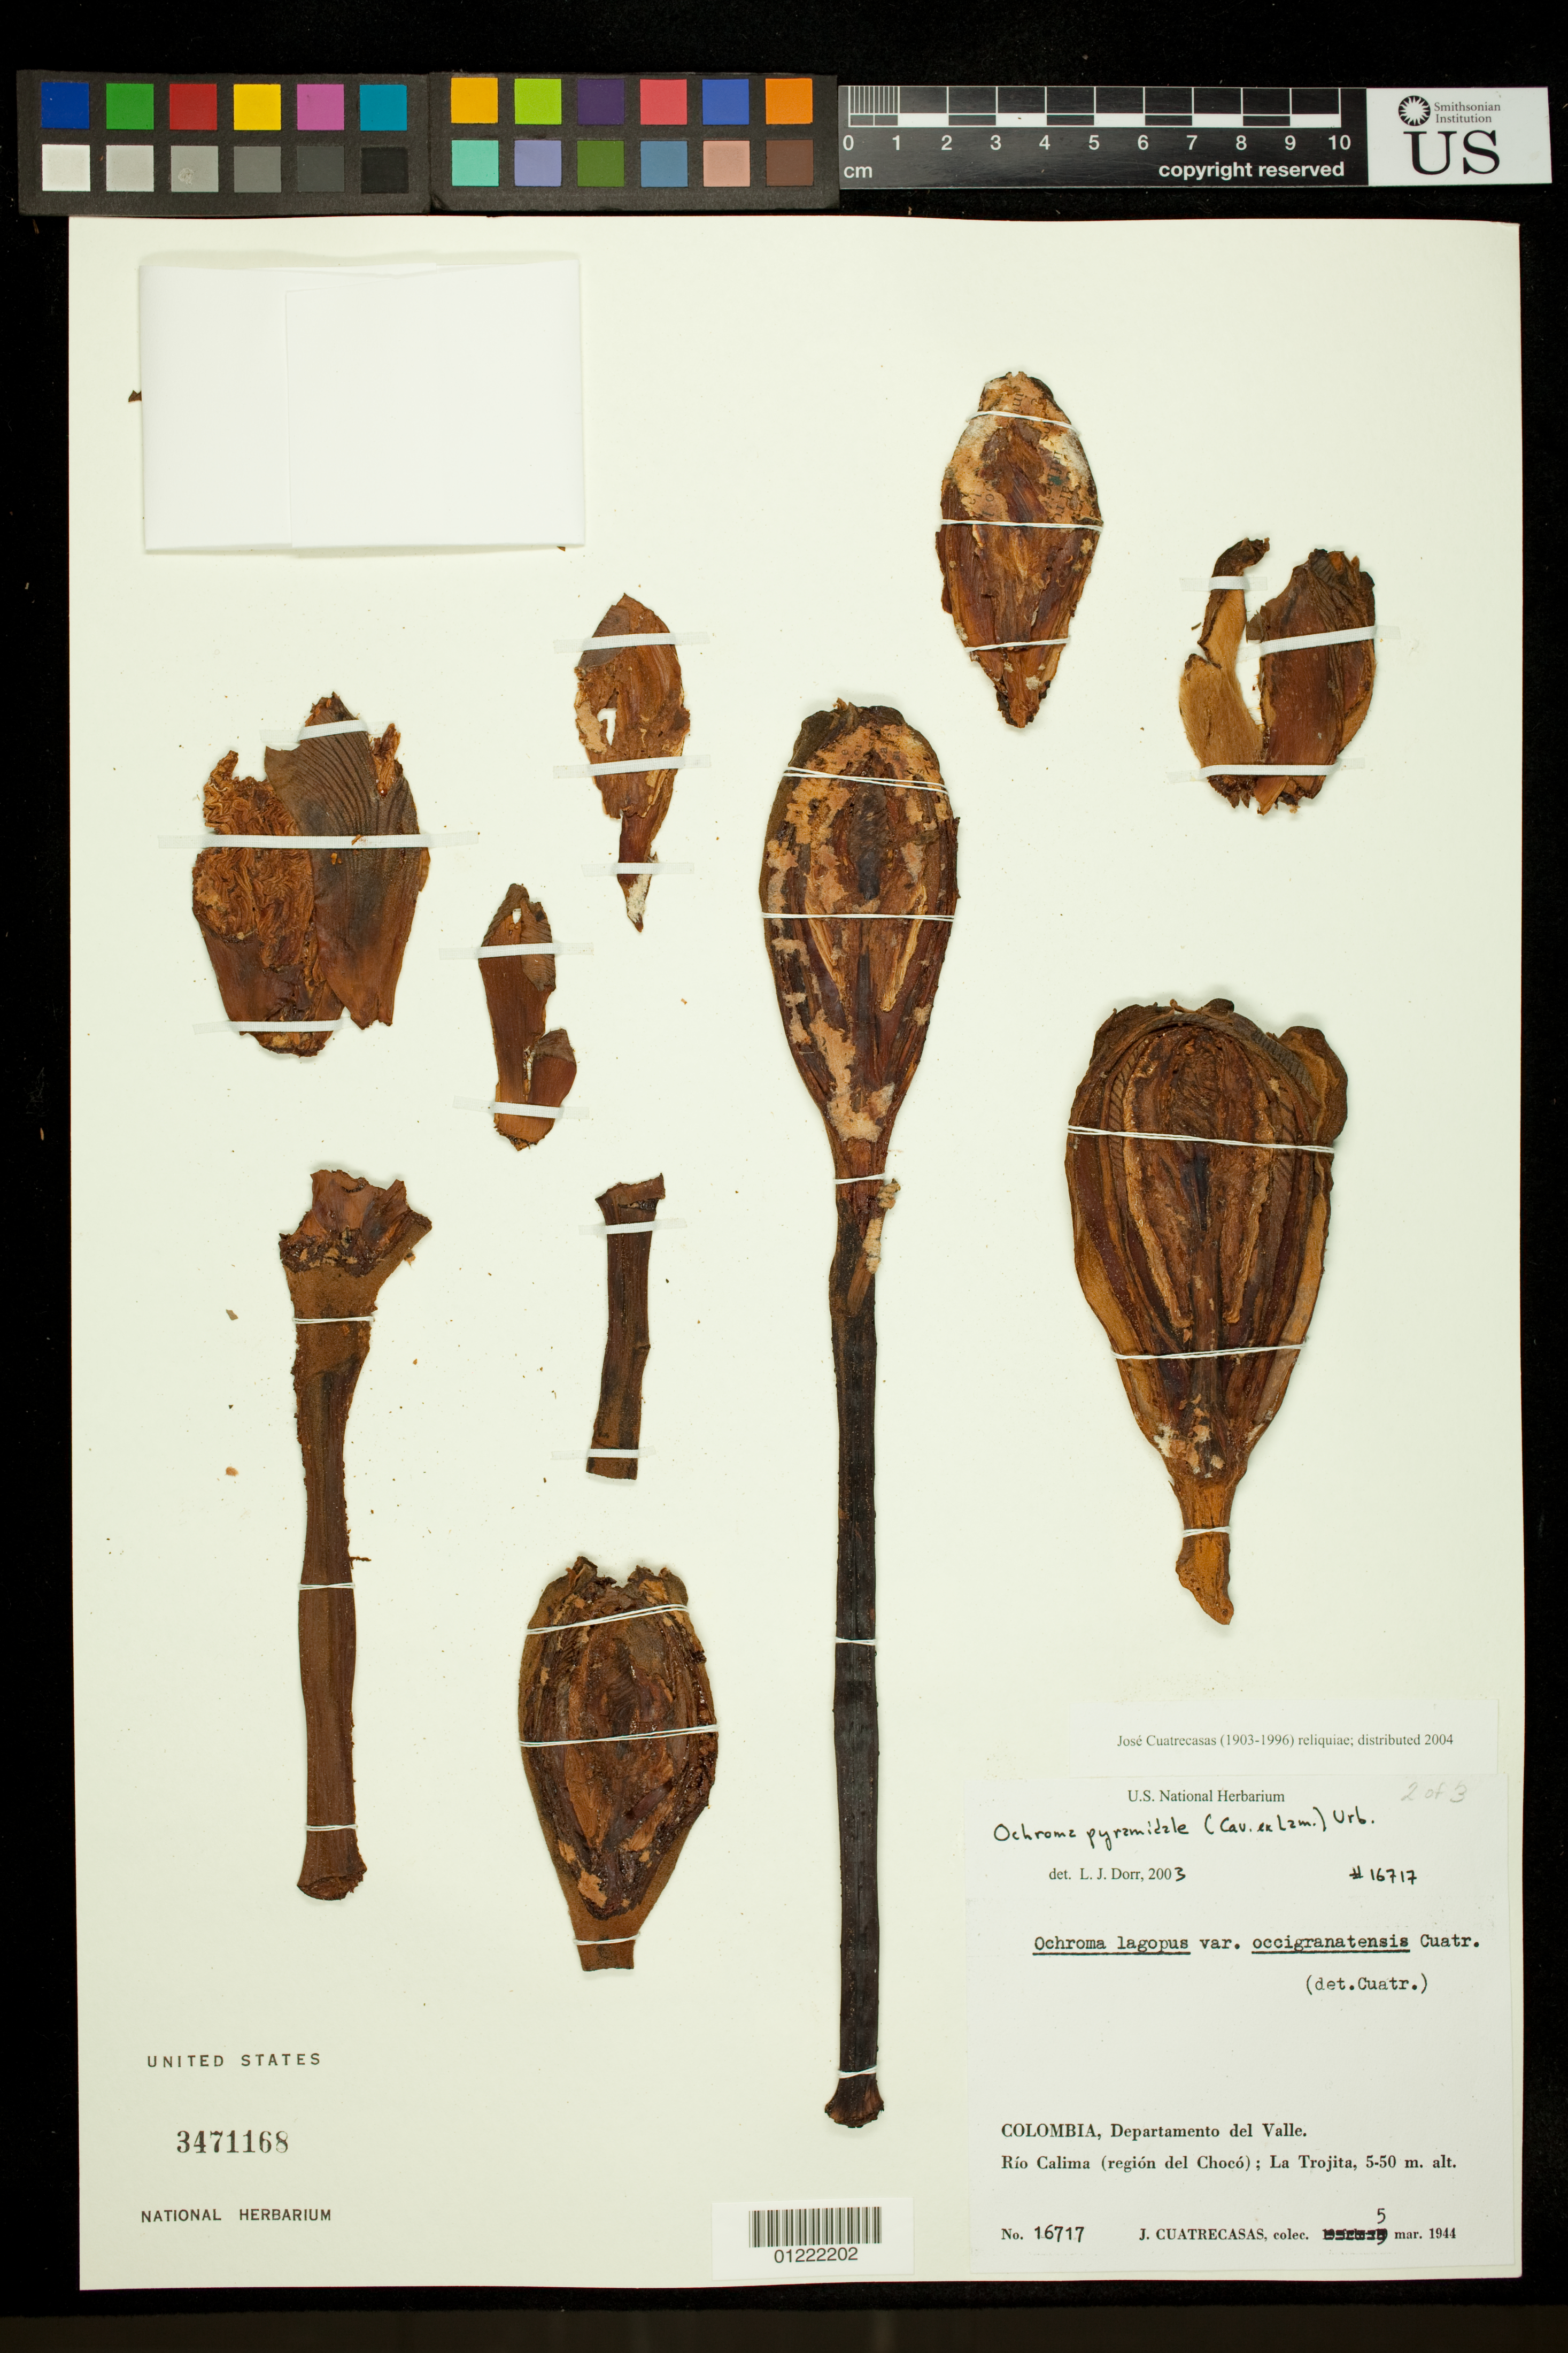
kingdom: Plantae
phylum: Tracheophyta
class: Magnoliopsida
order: Malvales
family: Malvaceae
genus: Ochroma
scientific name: Ochroma pyramidale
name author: (Cav. ex Lam.) Urb.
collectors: J. Cuatrecasas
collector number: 16717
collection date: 1944-03-05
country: Colombia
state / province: Valle del Cauca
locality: Rio Calima (region del Choco); La Trojita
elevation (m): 5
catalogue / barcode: US 3471168